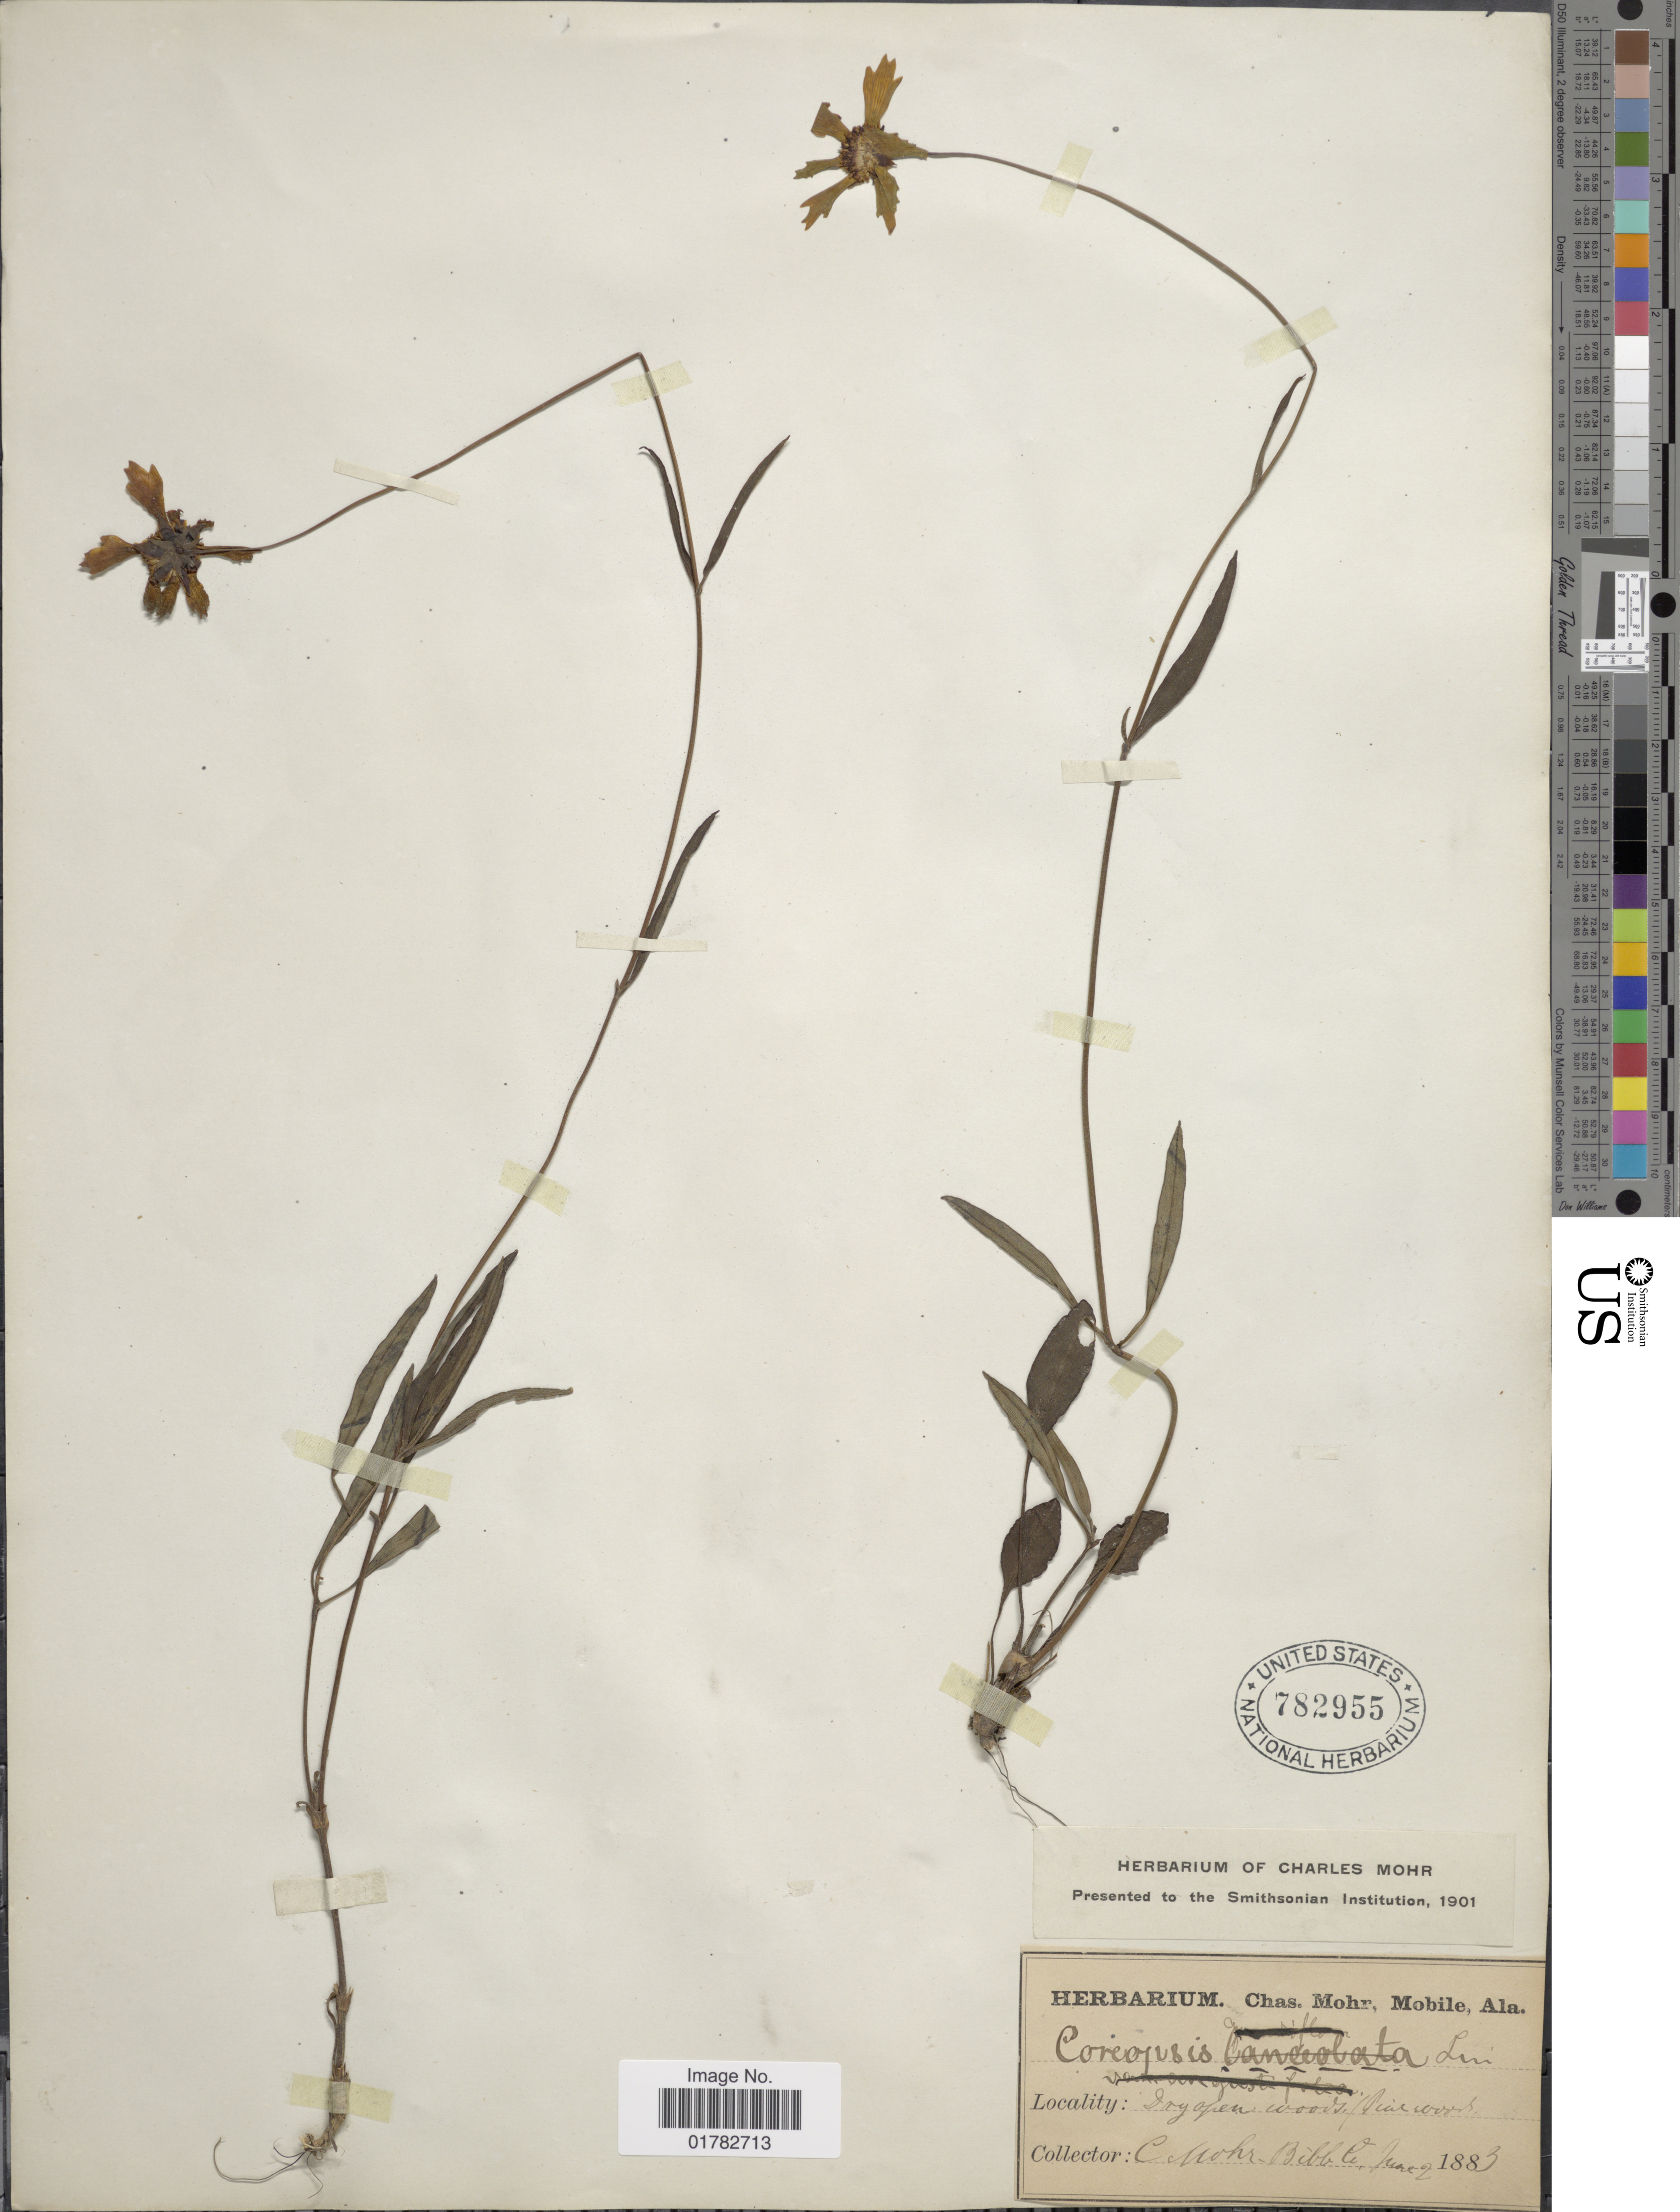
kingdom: Plantae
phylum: Tracheophyta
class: Magnoliopsida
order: Asterales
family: Asteraceae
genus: Coreopsis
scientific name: Coreopsis lanceolata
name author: L.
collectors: C. T. Mohr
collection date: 1883-06-02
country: United States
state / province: Alabama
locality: Dry open woods, Pine woods, Bibb Co.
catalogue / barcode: US 782955